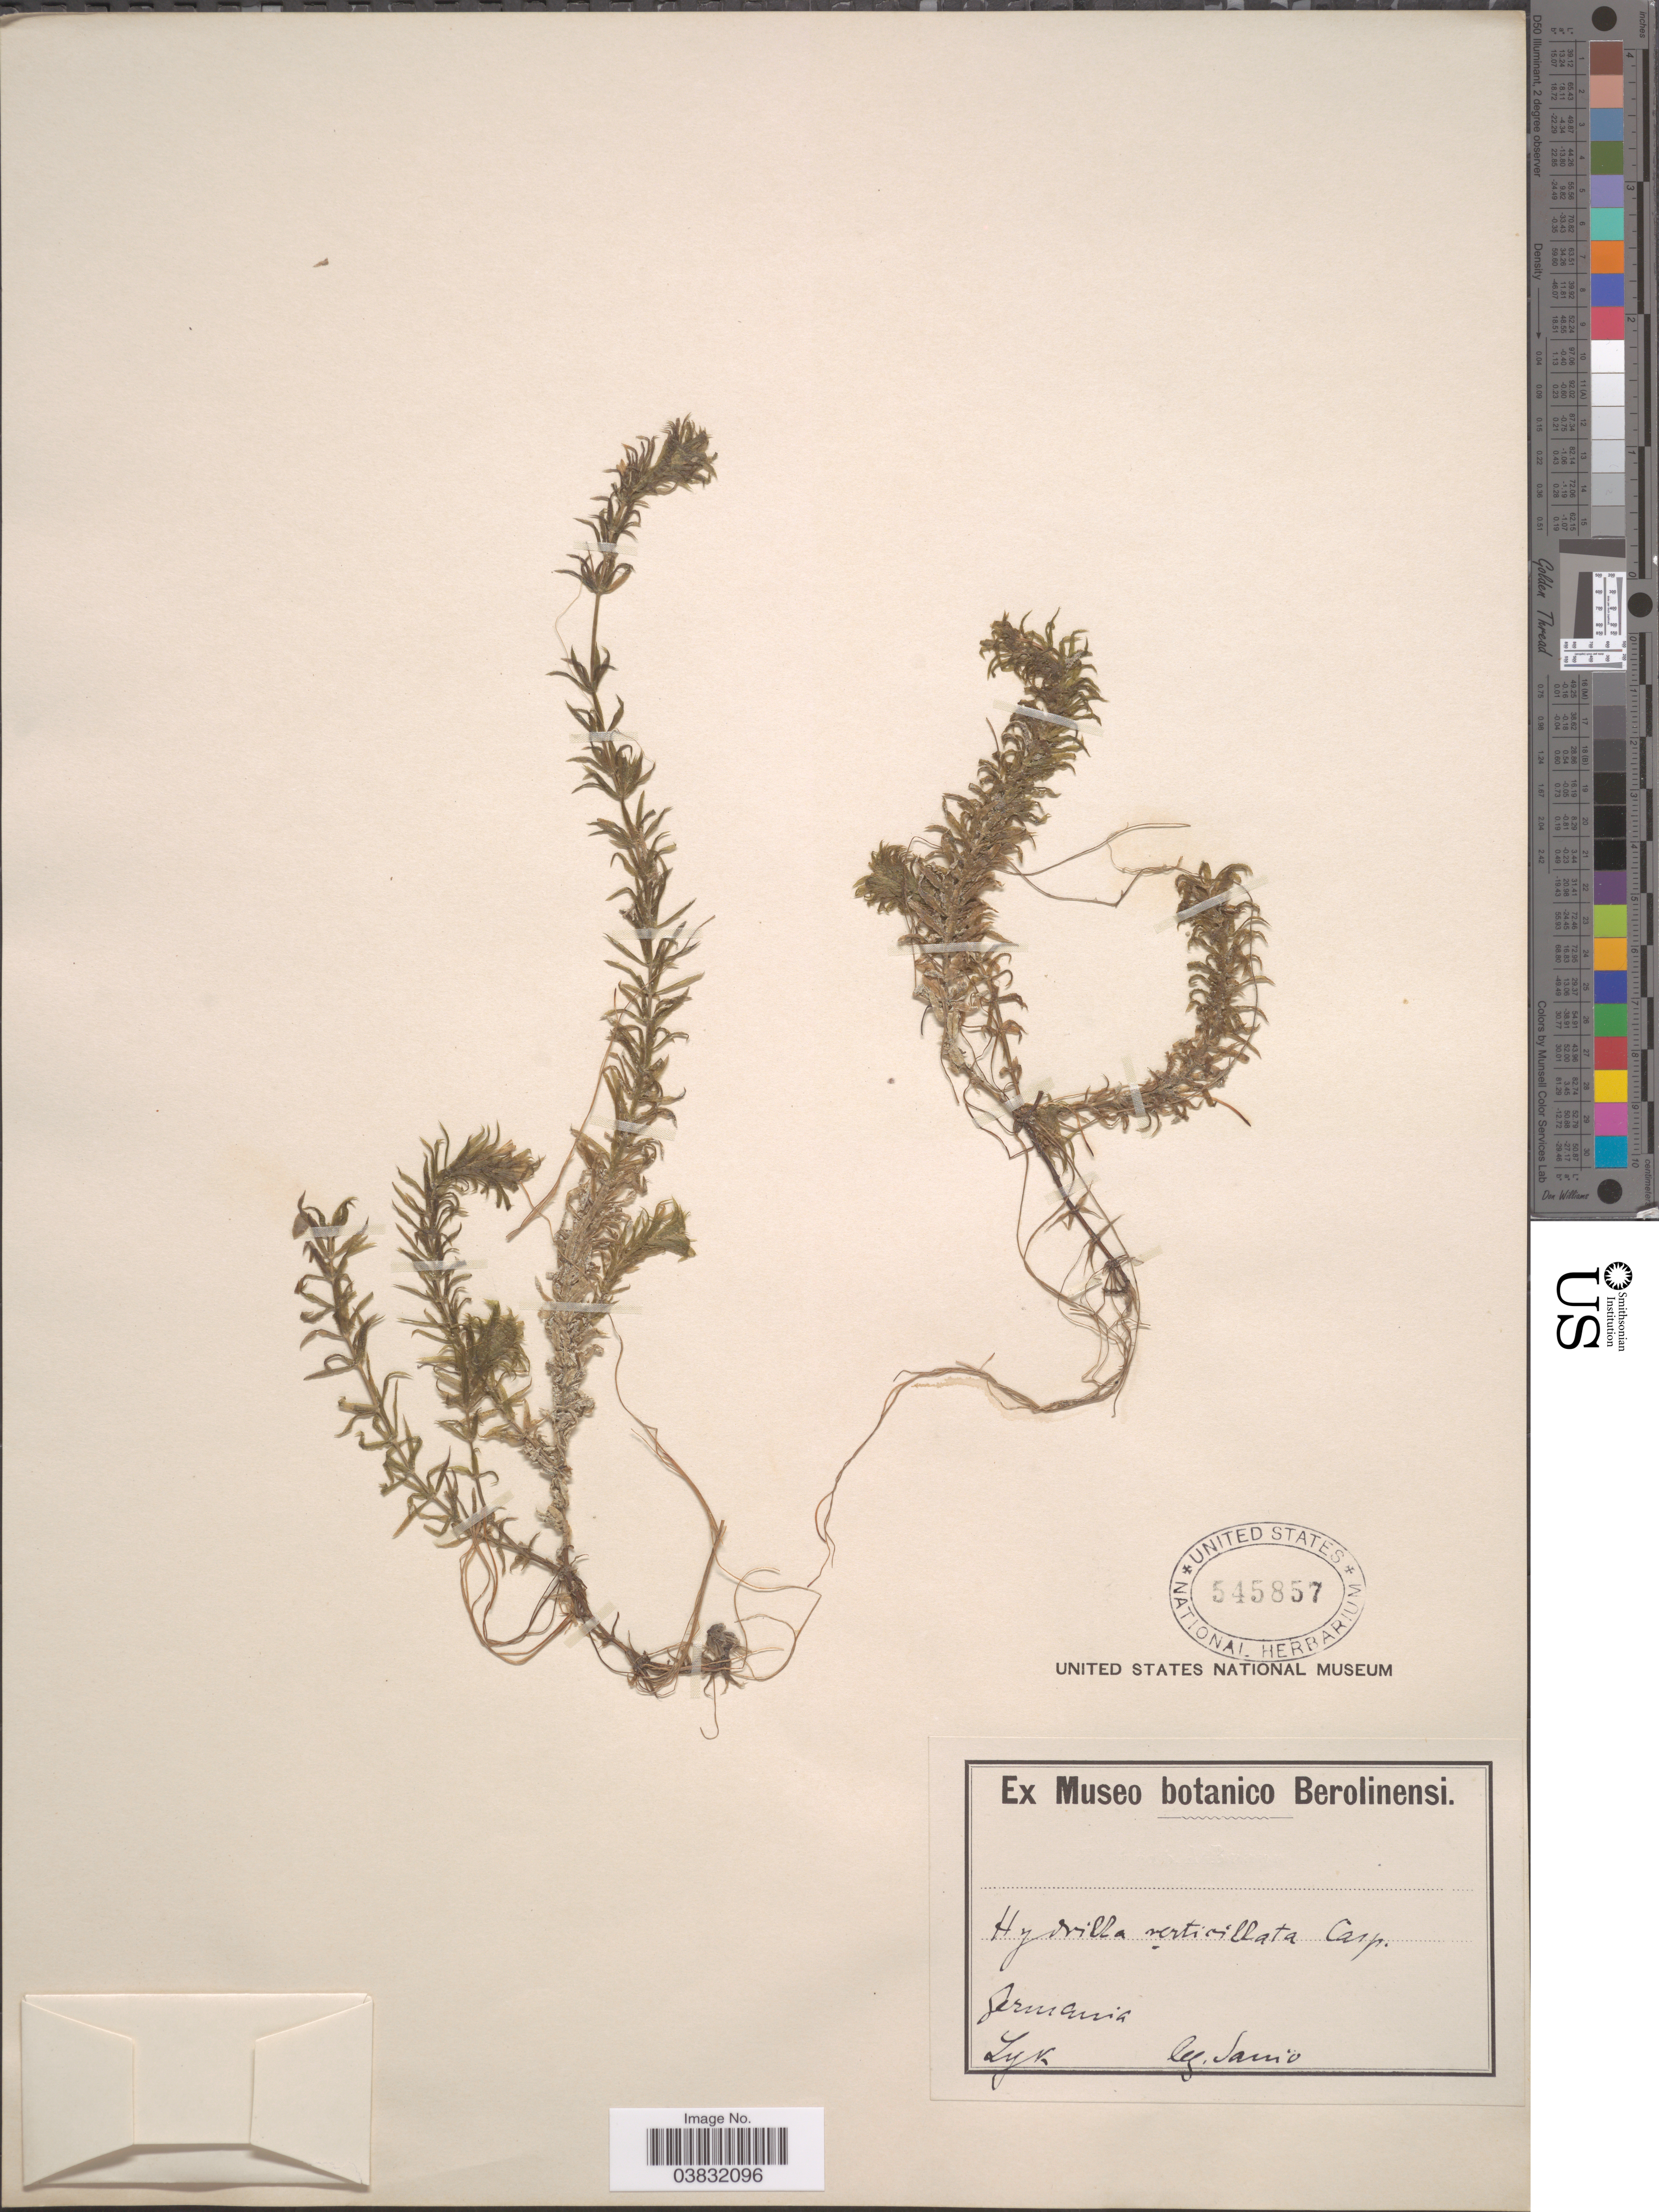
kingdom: Plantae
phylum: Tracheophyta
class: Liliopsida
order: Alismatales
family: Hydrocharitaceae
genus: Hydrilla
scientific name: Hydrilla verticillata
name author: (L. f.) Royle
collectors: Sanio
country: Germany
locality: Germania. Lyk.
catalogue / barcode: US 545857